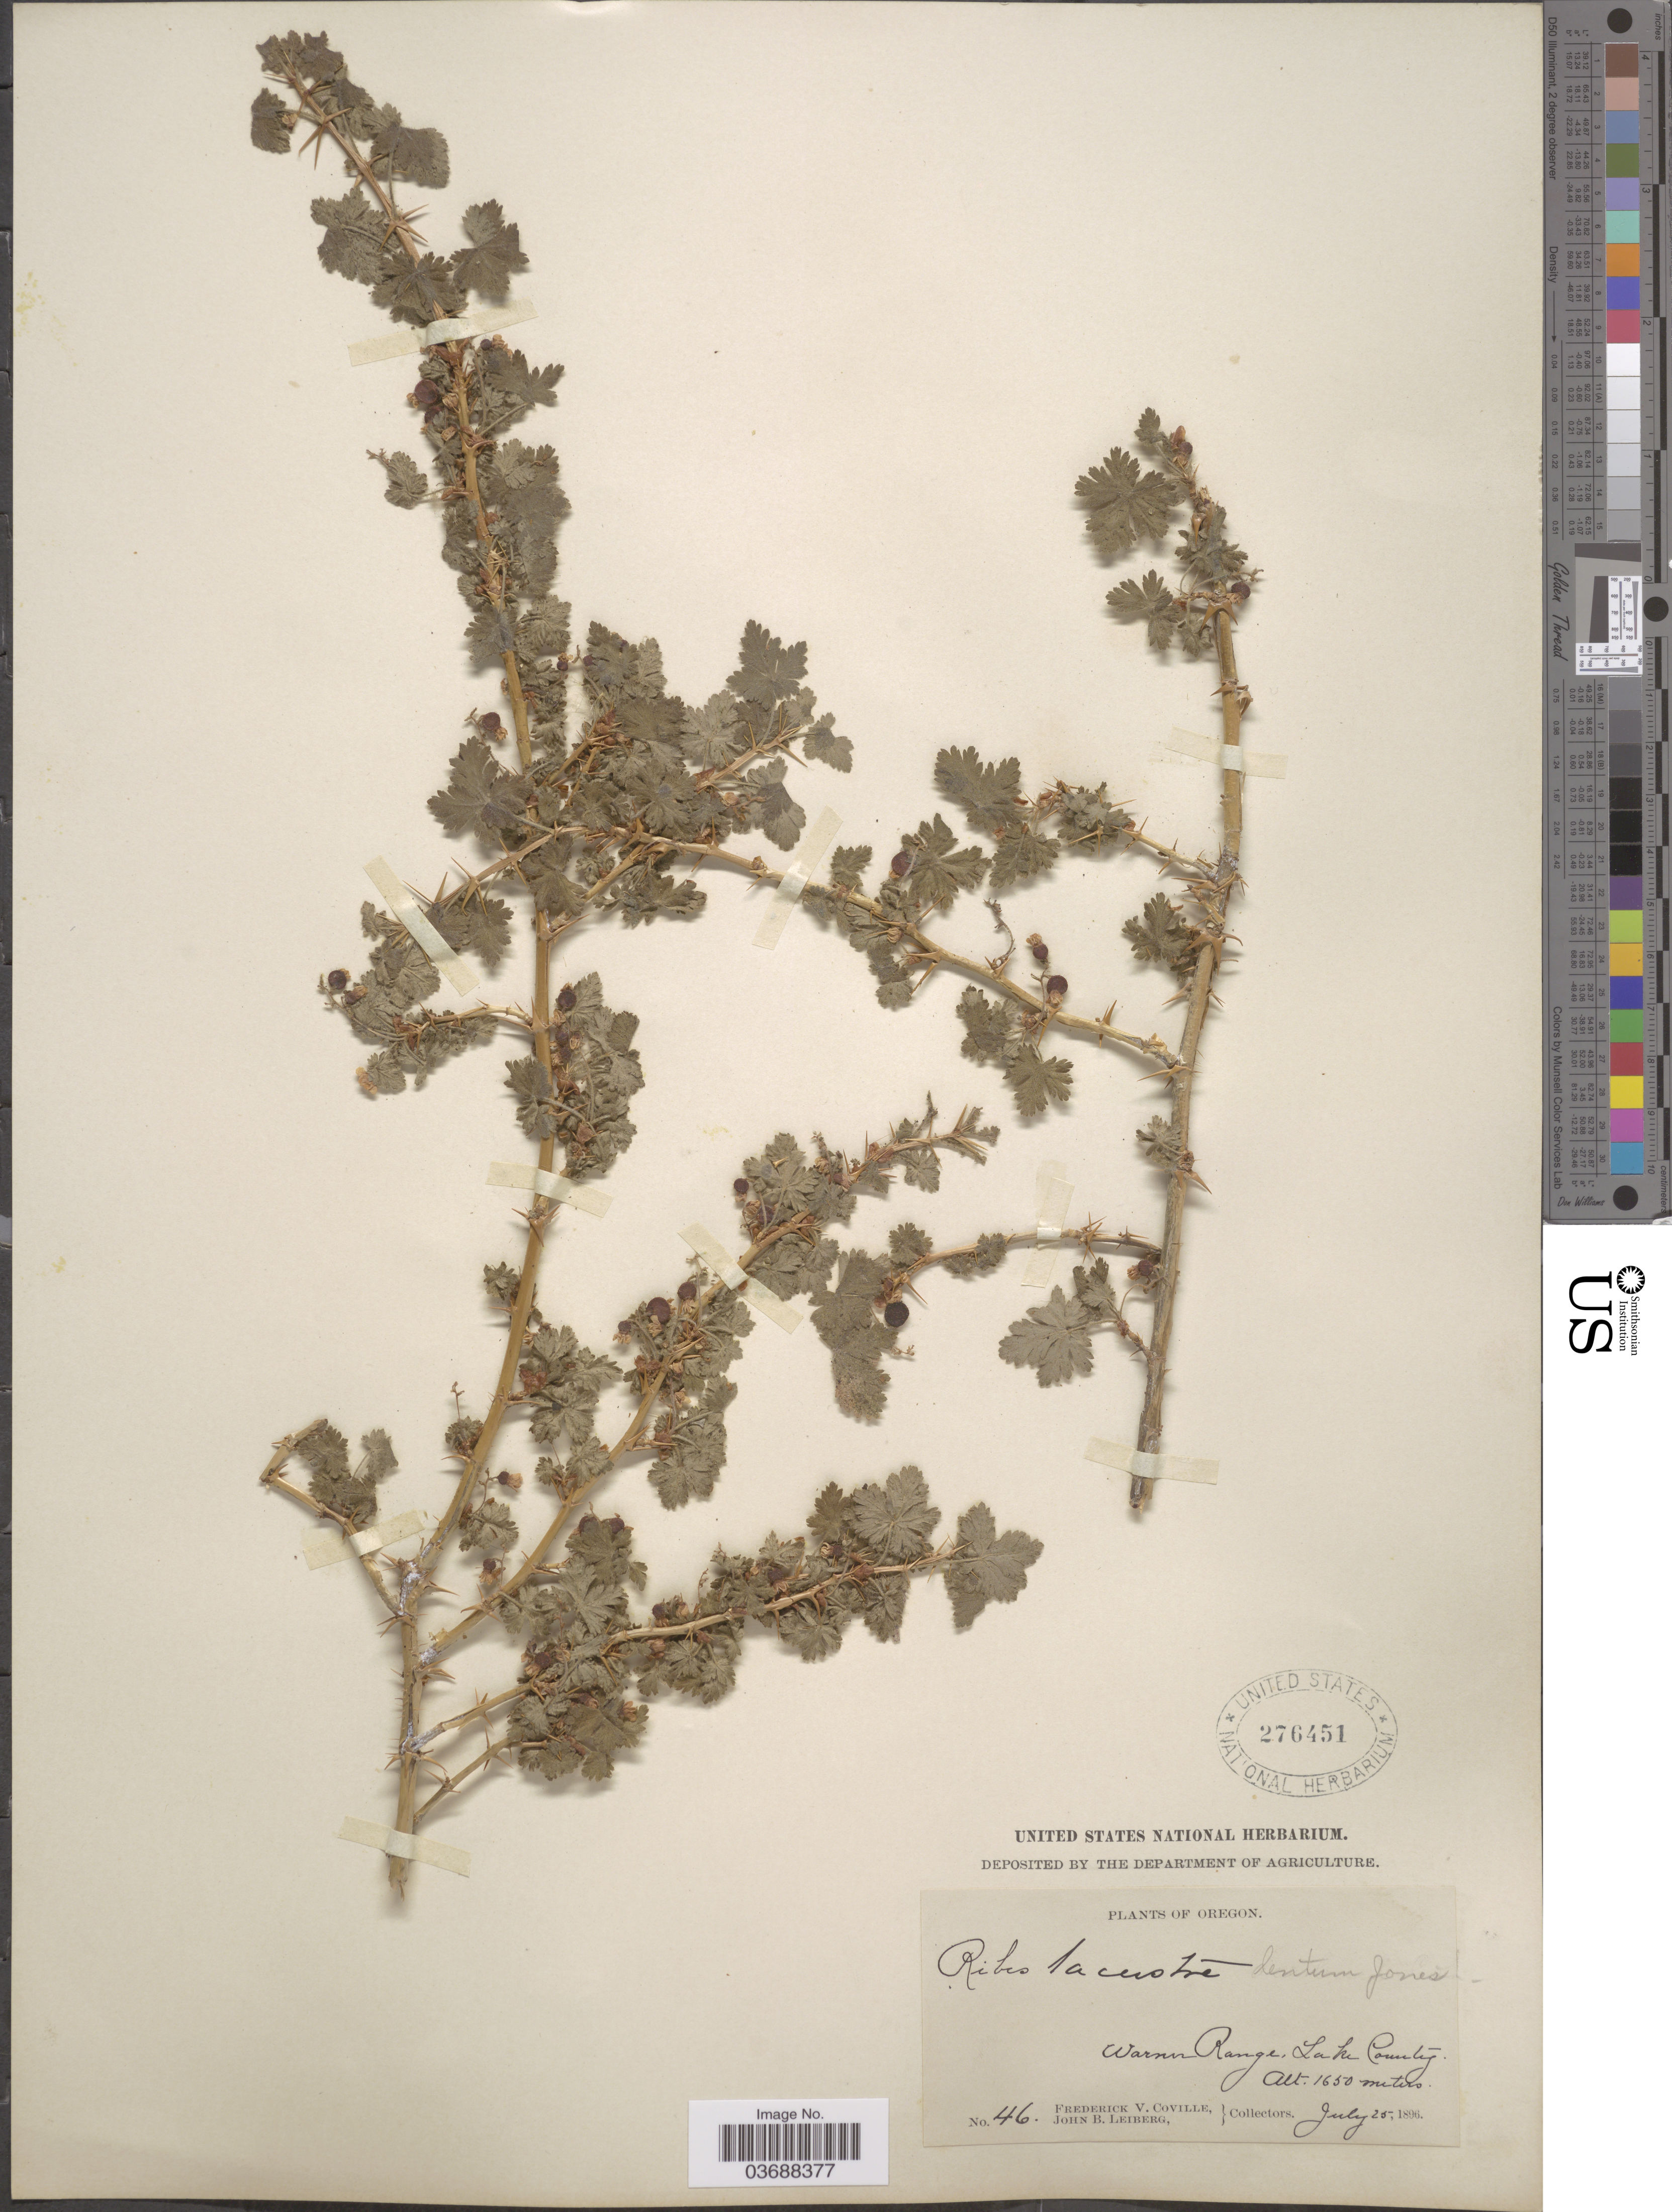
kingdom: Plantae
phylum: Tracheophyta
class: Magnoliopsida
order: Saxifragales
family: Grossulariaceae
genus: Ribes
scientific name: Ribes montigenum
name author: McClatchie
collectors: F. V. Coville & J. B. Leiberg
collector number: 46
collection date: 1896-07-25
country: United States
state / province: Oregon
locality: Warm Range, Lake County.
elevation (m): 1650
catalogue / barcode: US 276451